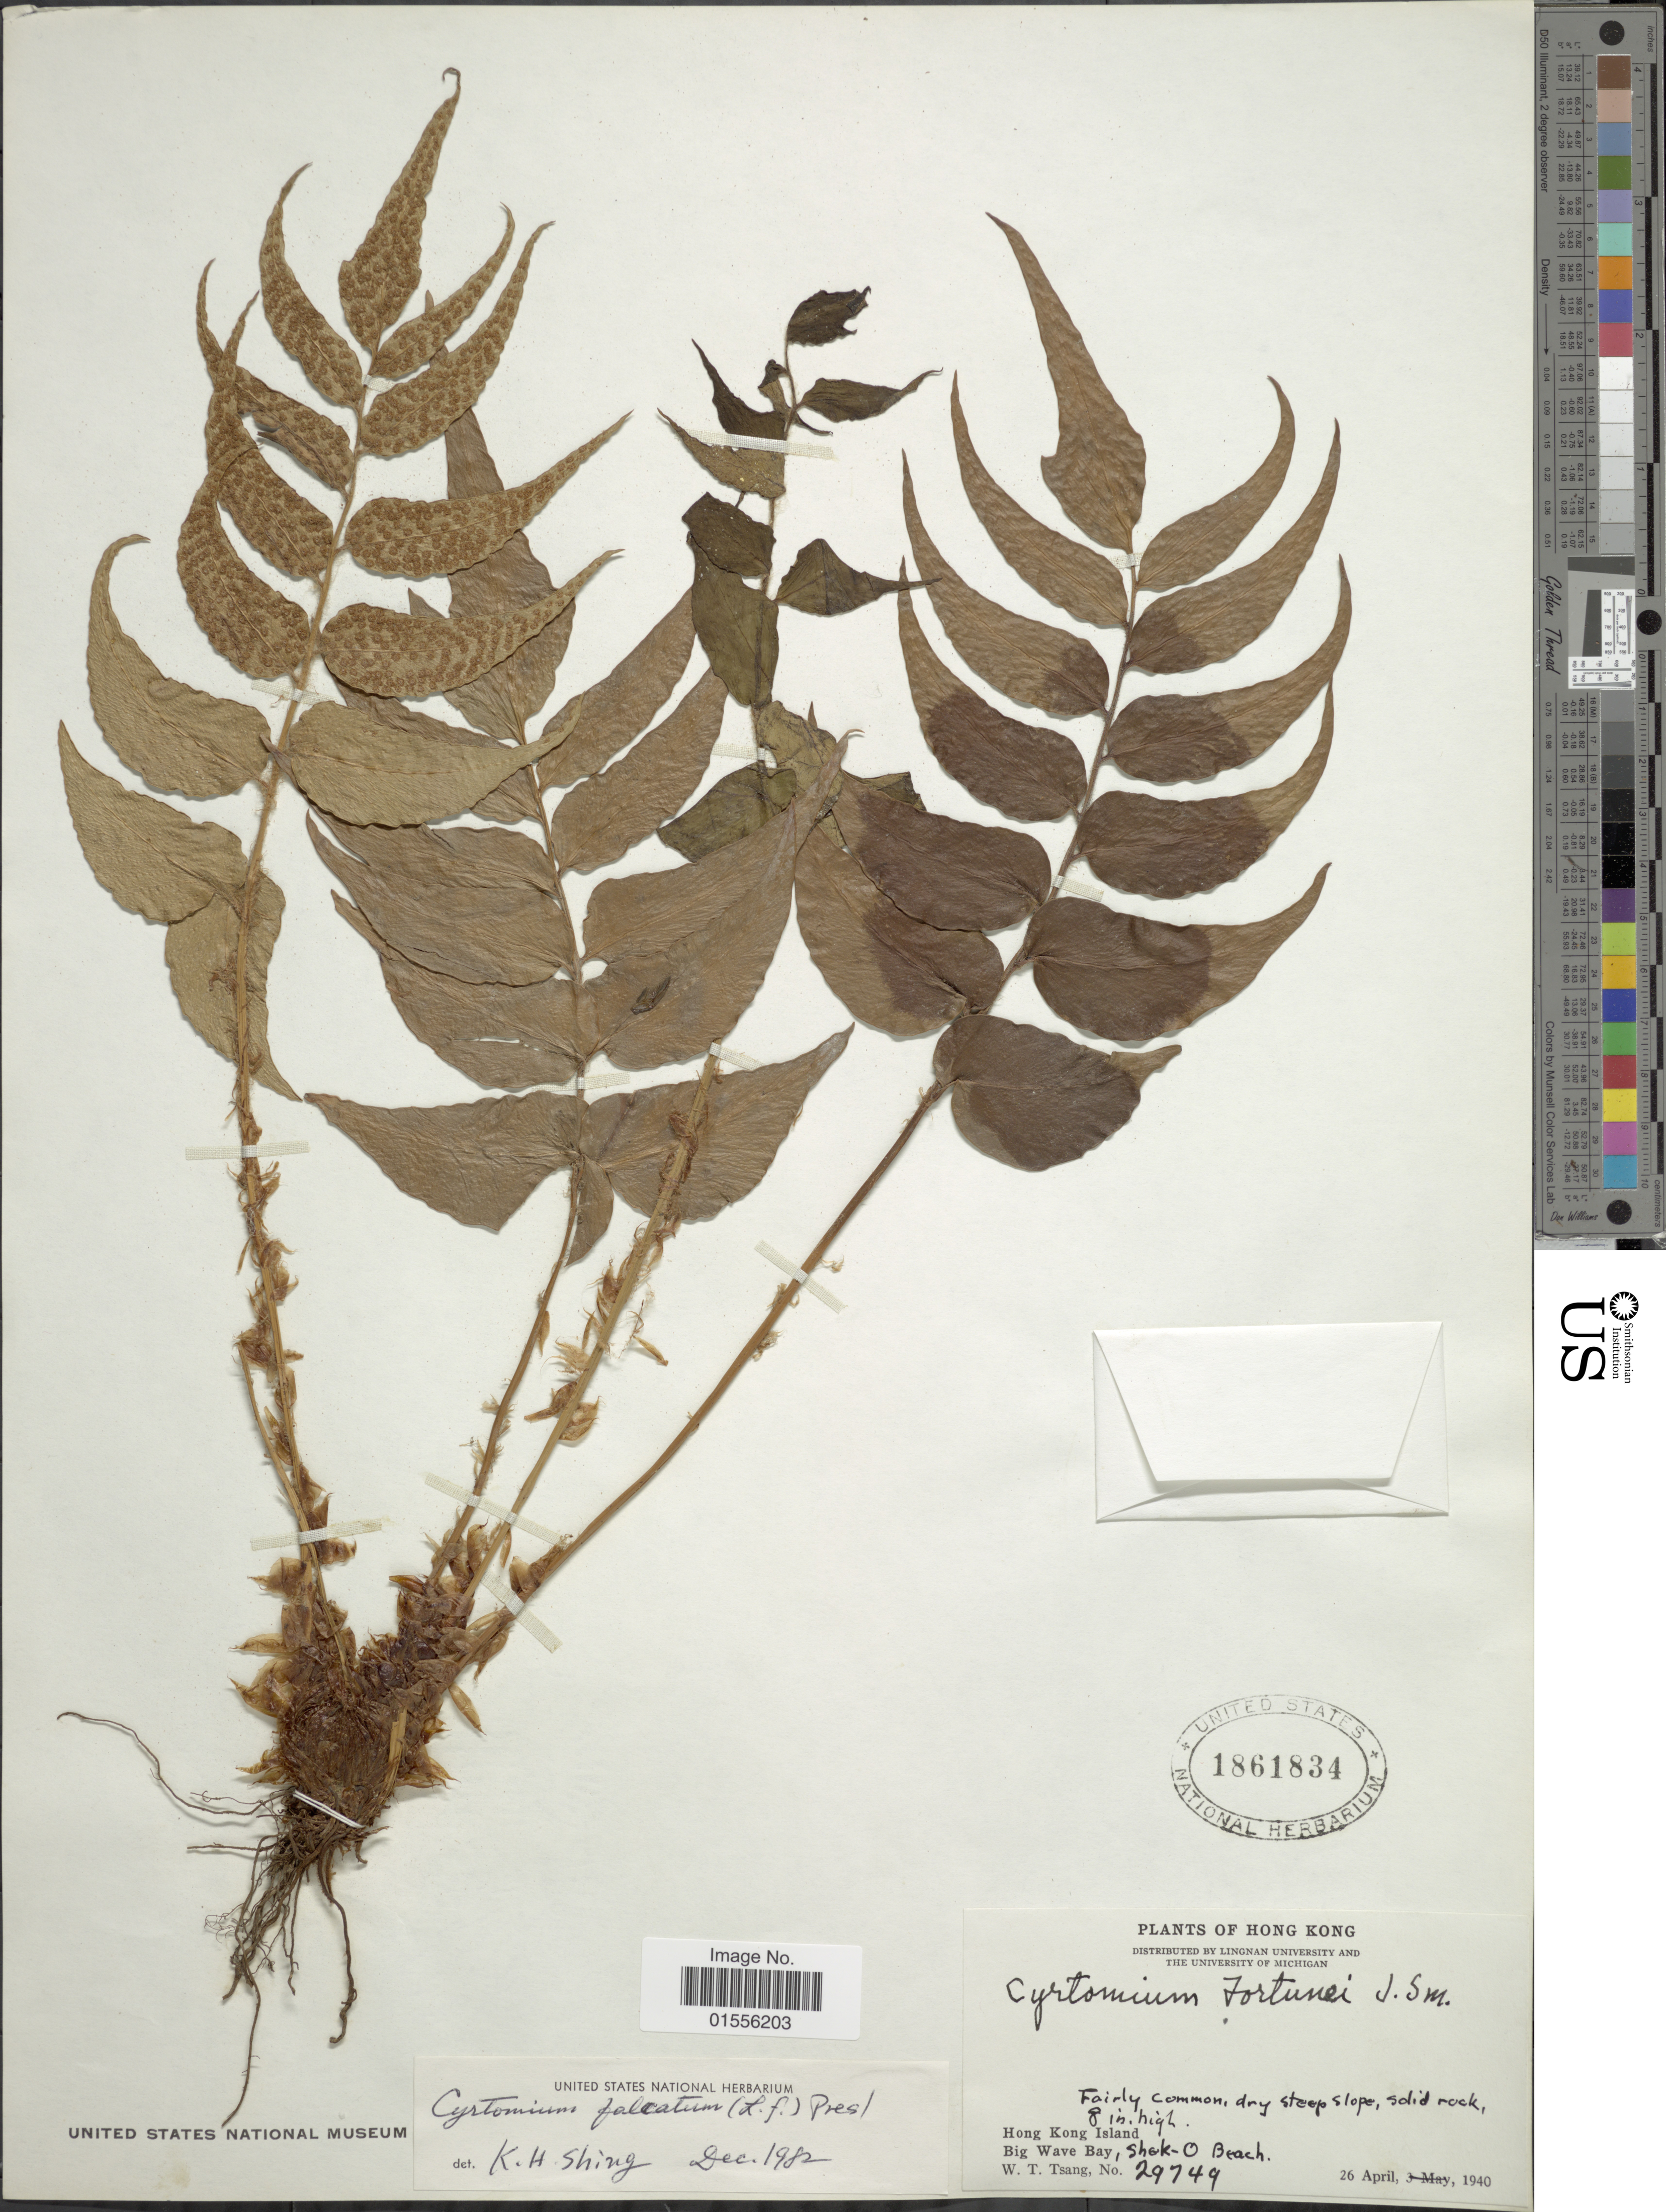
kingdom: Plantae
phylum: Tracheophyta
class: Polypodiopsida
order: Polypodiales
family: Dryopteridaceae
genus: Cyrtomium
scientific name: Cyrtomium falcatum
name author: (L. f.) C. Presl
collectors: W. T. Tsang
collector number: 29749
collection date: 1940-04-26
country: China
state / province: Hong Kong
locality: Hong Kong Island, Big Wave Bay, Shok-O Beach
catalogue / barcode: US 1861834